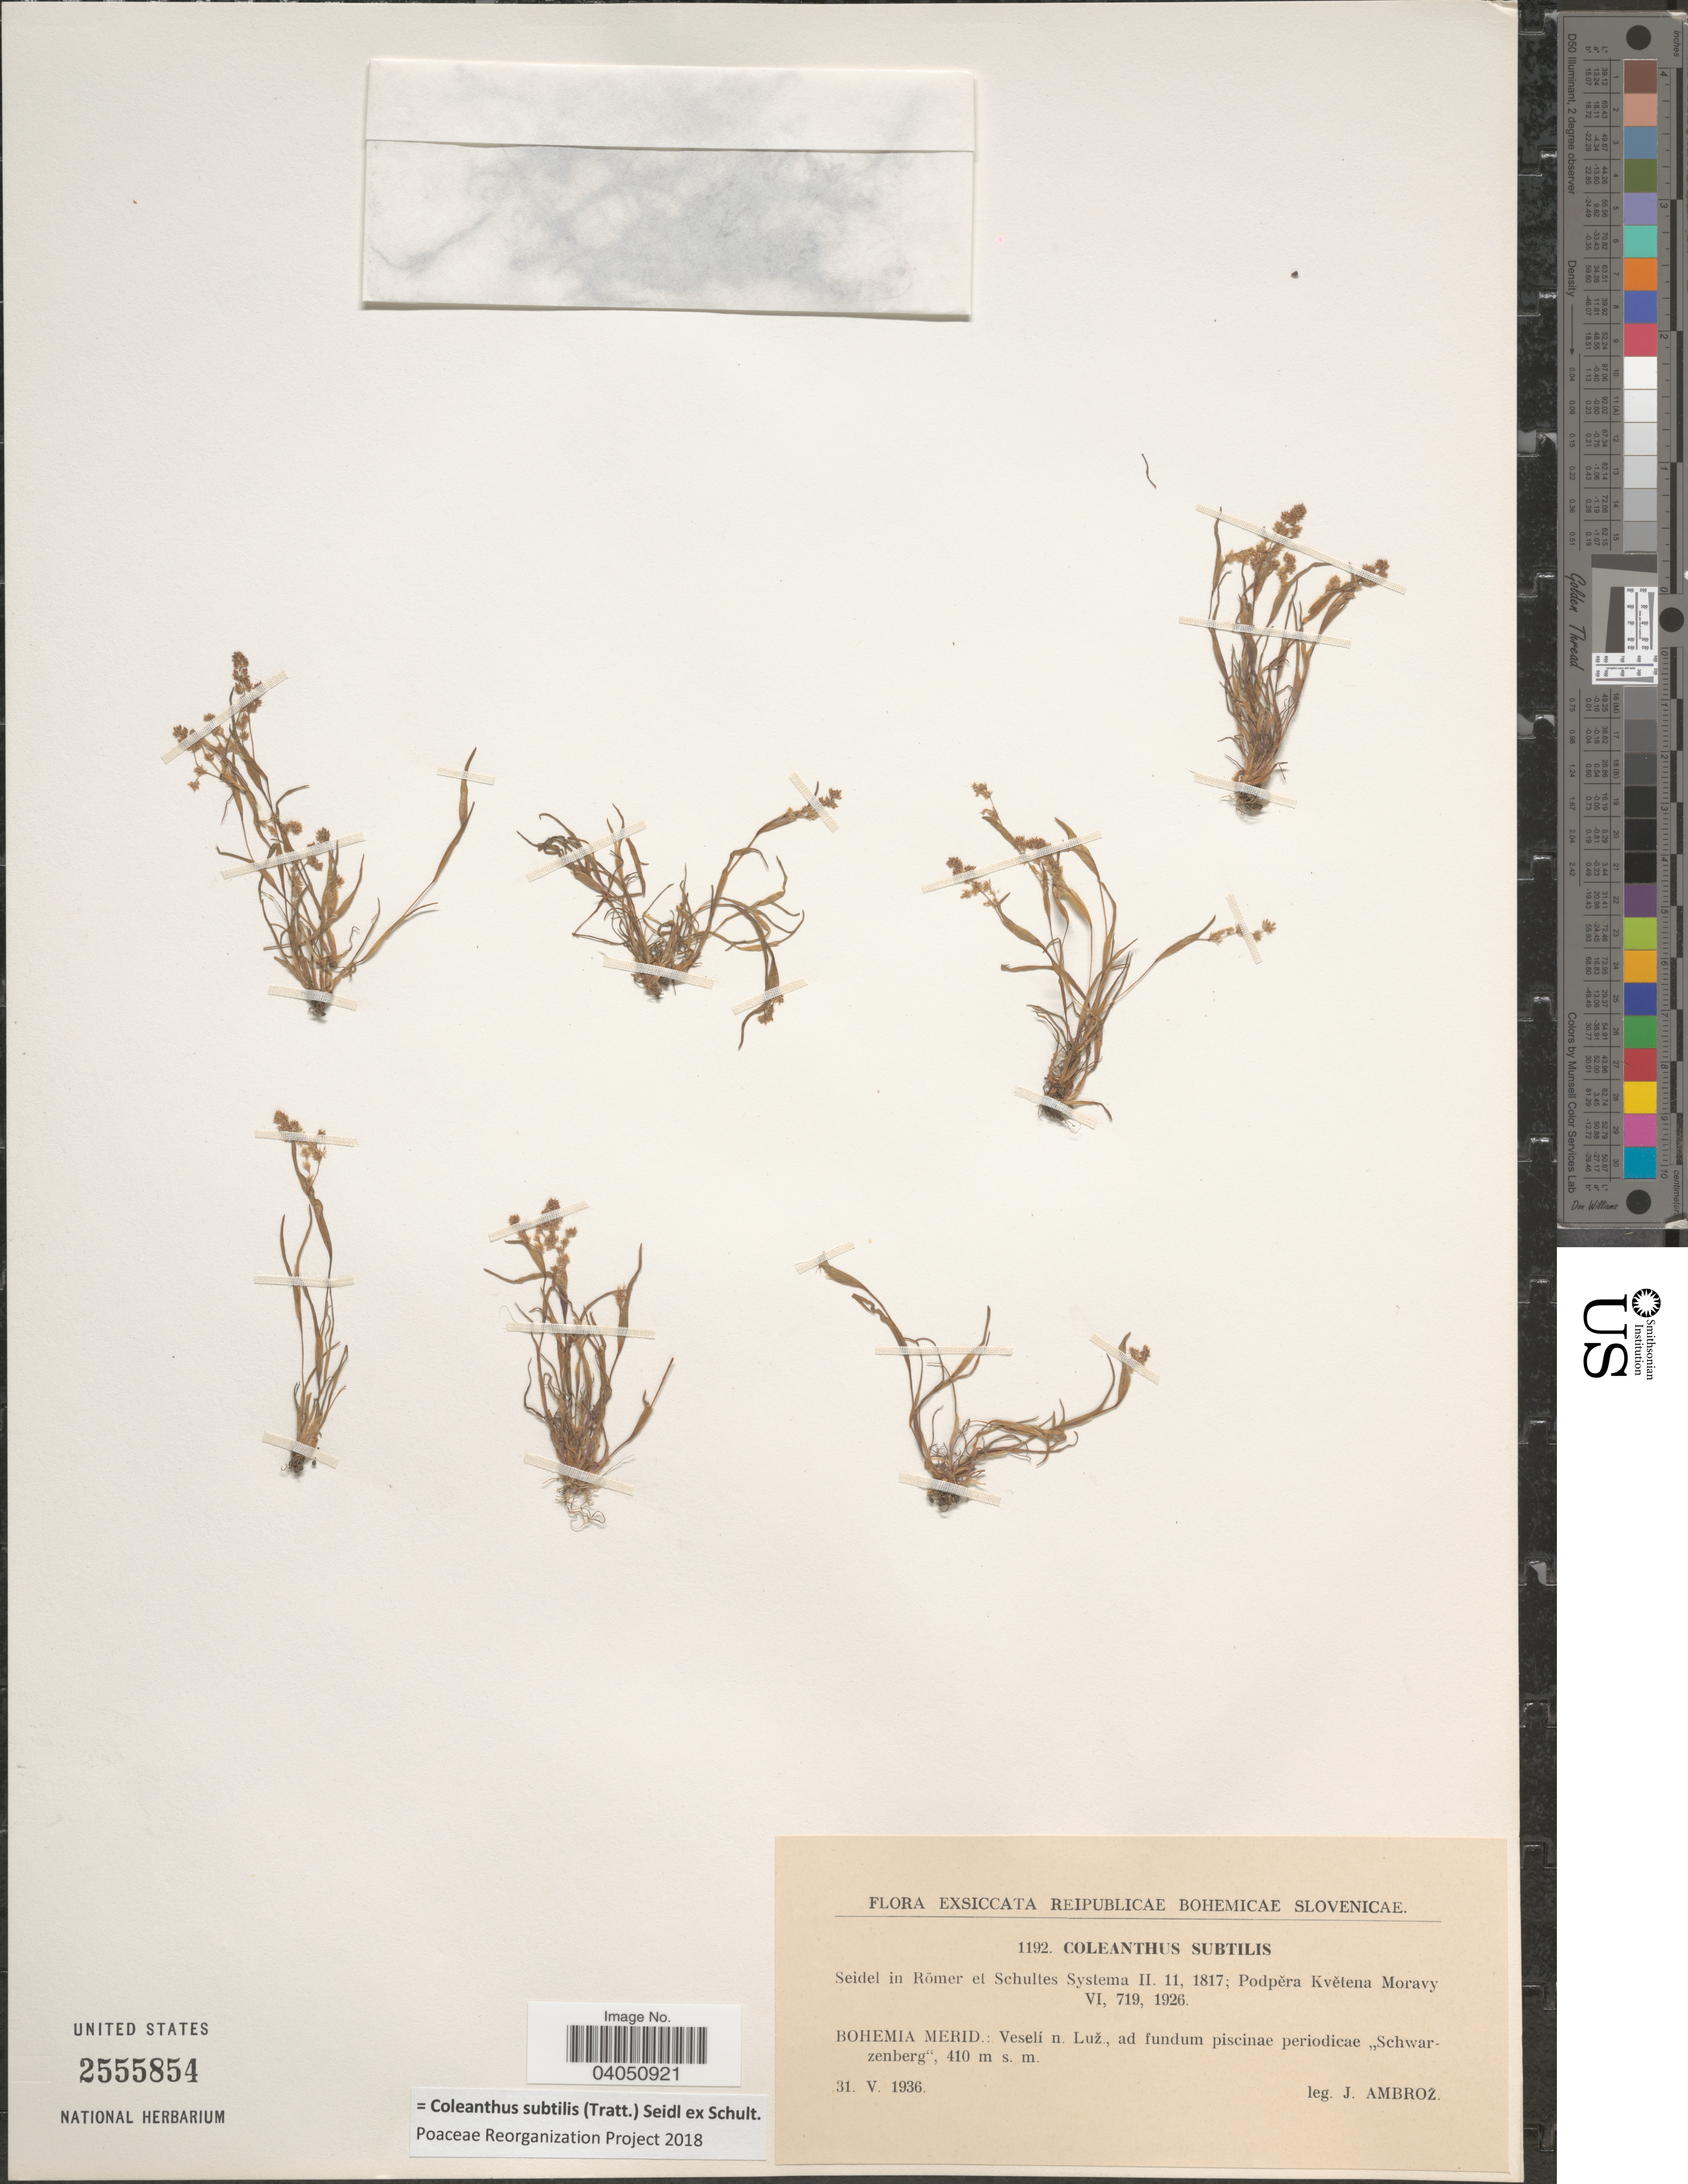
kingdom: Plantae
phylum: Tracheophyta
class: Liliopsida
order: Poales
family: Poaceae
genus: Coleanthus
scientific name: Coleanthus subtilis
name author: (Tratt.) Seidl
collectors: J. Ambroz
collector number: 1192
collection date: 1936-05-31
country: Czechia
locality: Bohemia Merid.: Veselí n. Luž., ad fundum piscinae periodicae "Schwarzenberg".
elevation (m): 410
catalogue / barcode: US 2555854